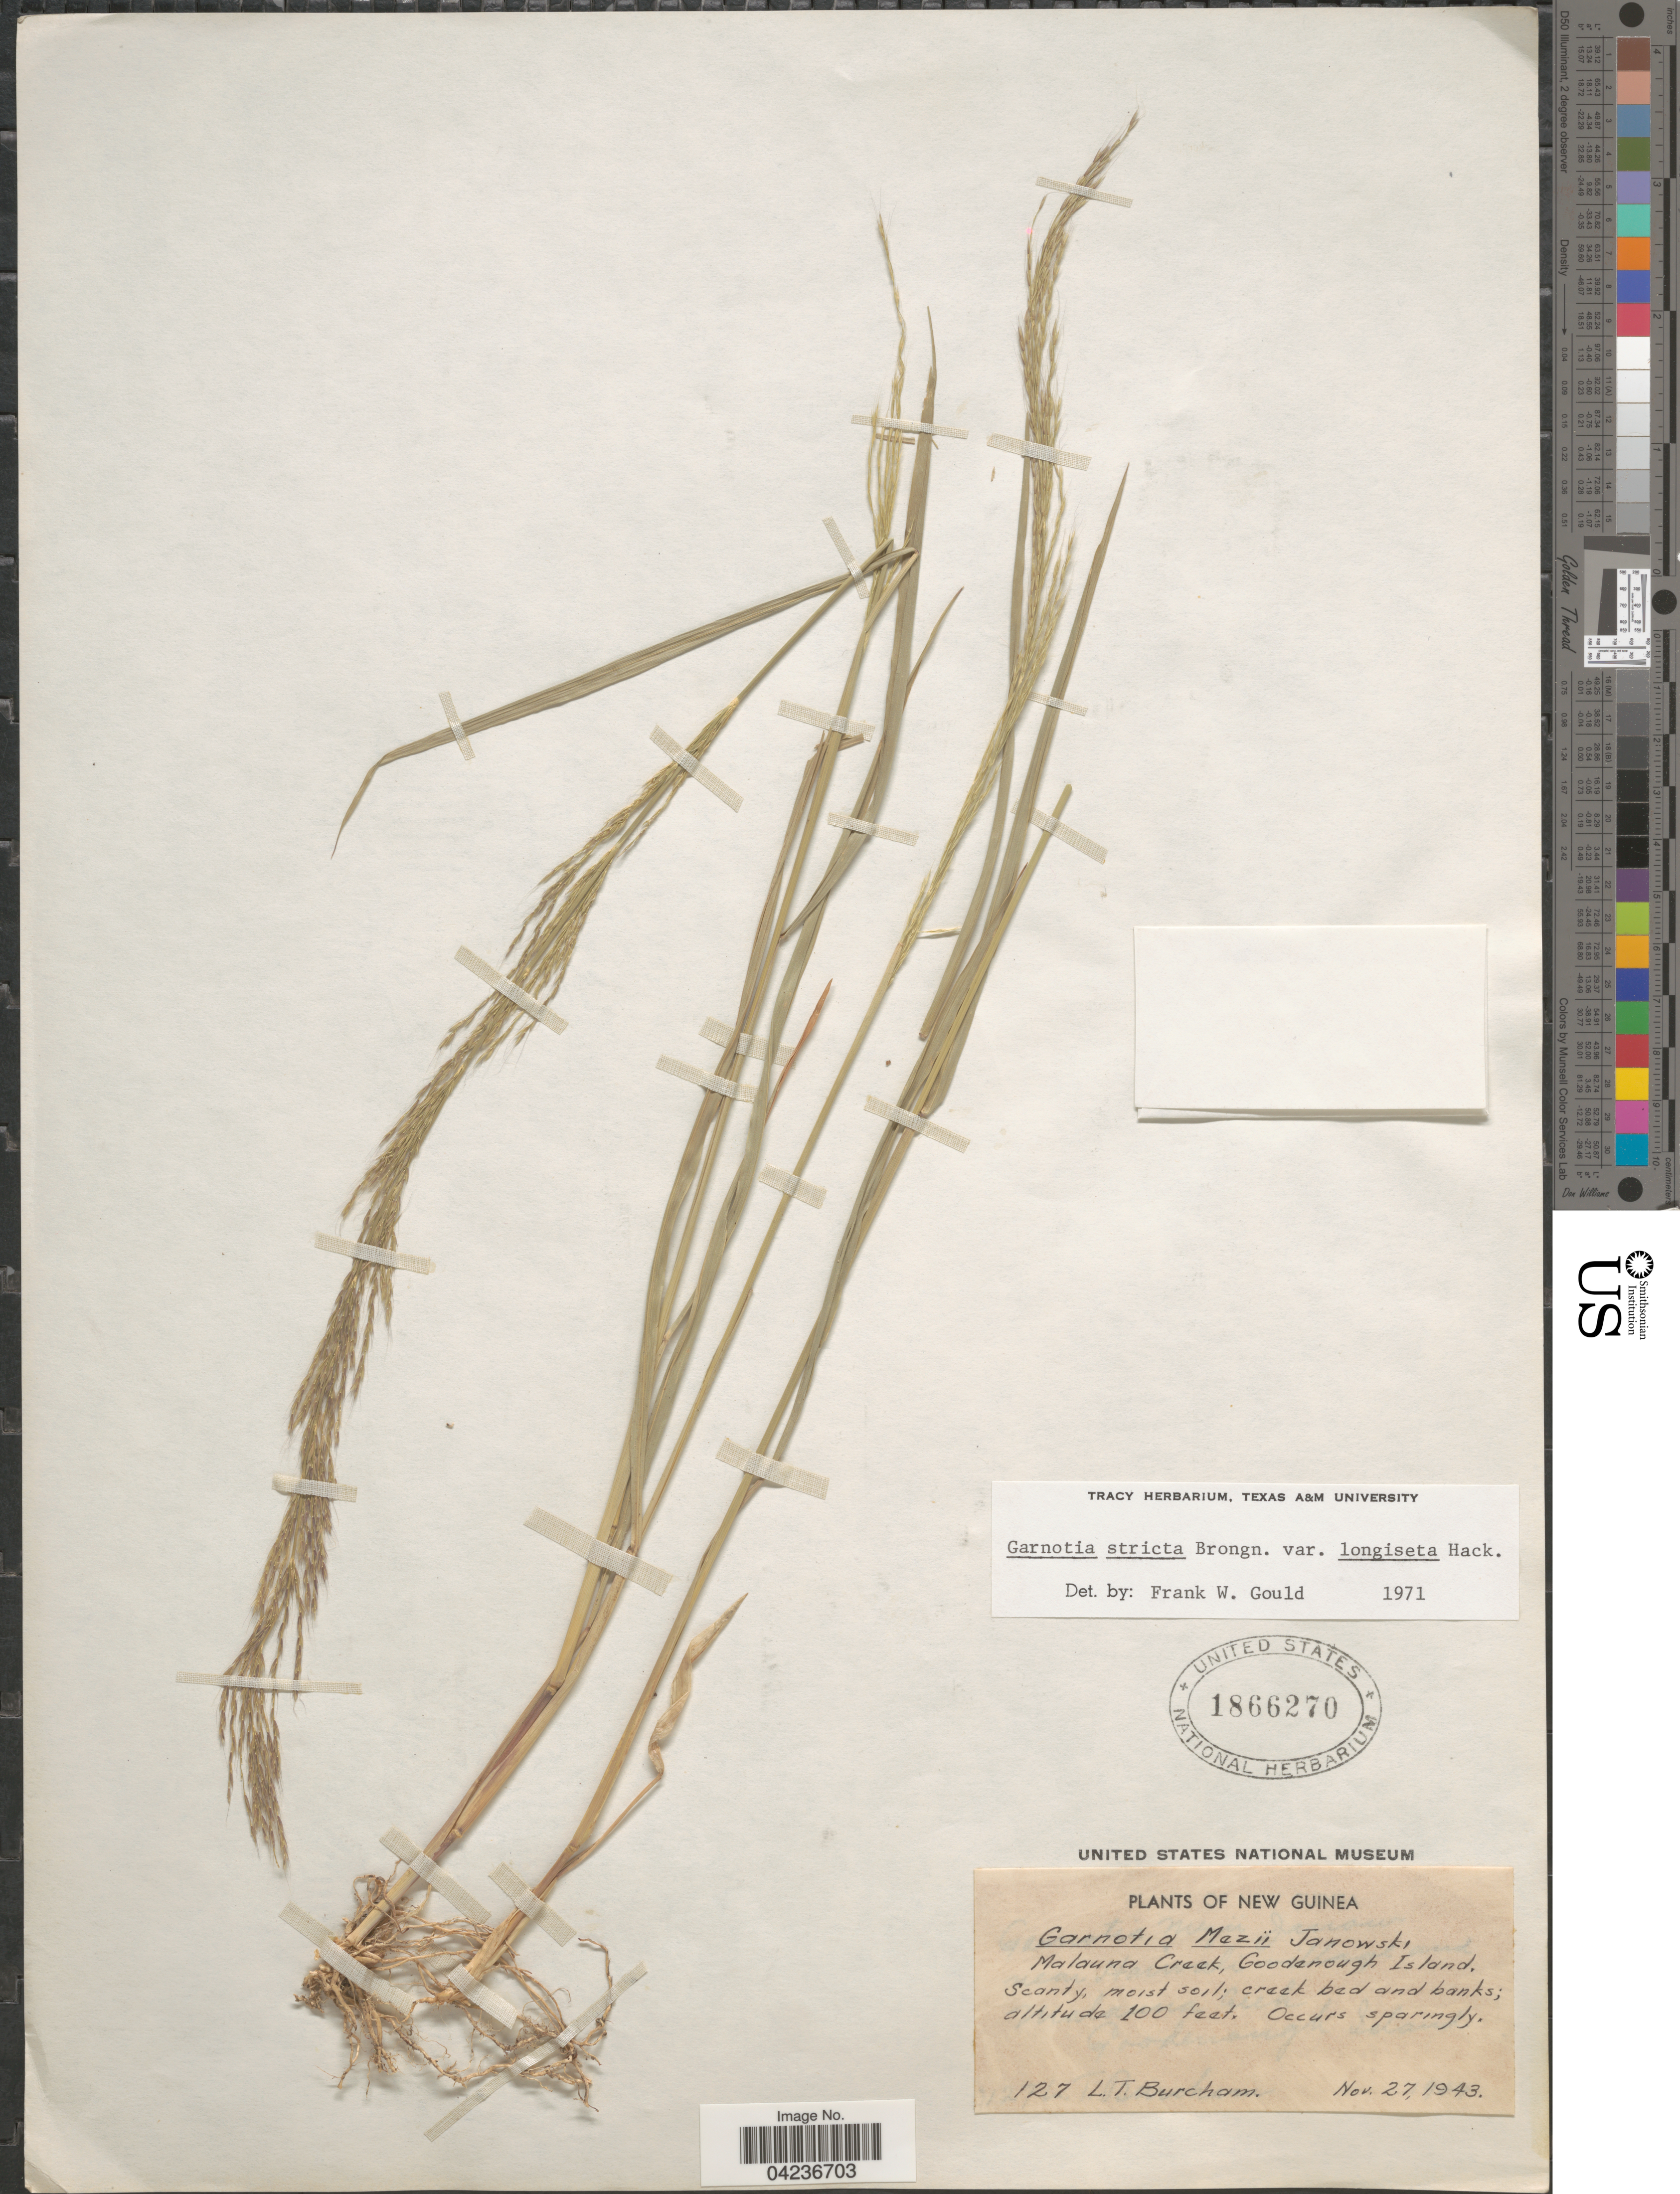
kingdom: Plantae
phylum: Tracheophyta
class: Liliopsida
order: Poales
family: Poaceae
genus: Garnotia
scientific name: Garnotia stricta var. longiseta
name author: Hack. in Kneuck.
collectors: L. Burcham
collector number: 127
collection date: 1943-11-27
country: Papua New Guinea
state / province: Milne Bay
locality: New Guinea. Malauna Creek, Goodenough Island.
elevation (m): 30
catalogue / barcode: US 1866270